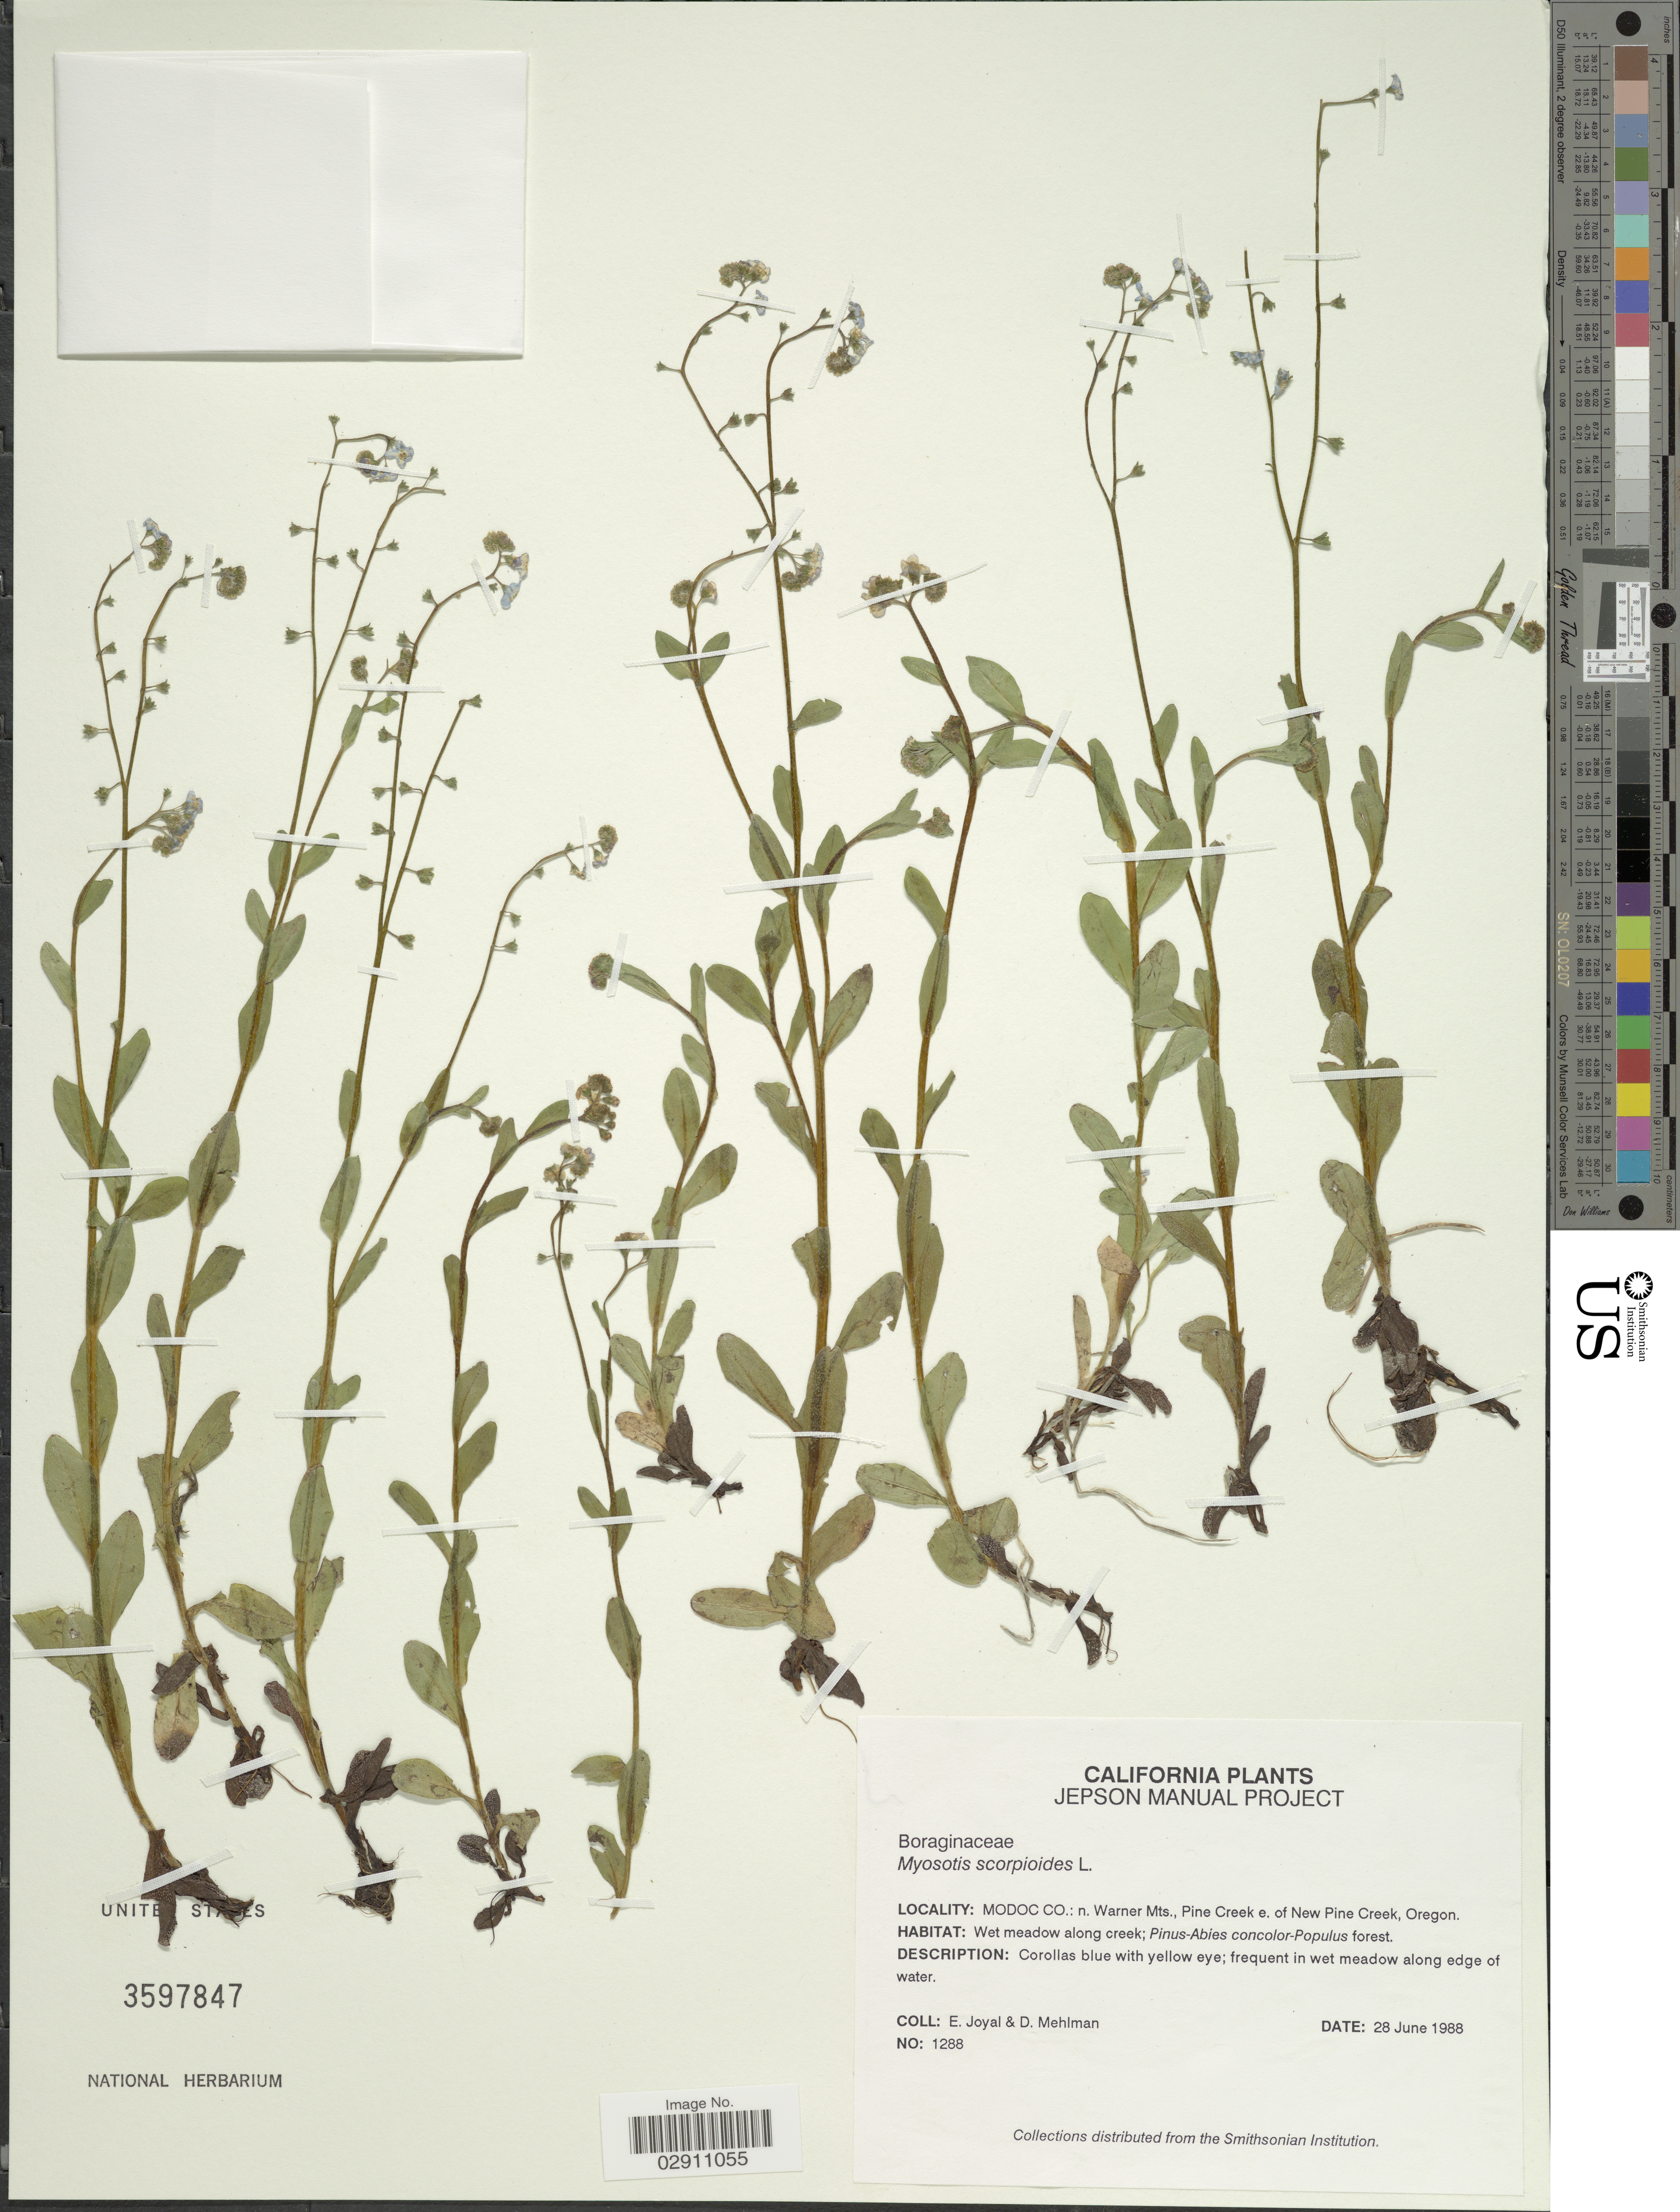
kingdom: Plantae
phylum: Tracheophyta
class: Magnoliopsida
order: Boraginales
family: Boraginaceae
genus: Myosotis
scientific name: Myosotis scorpioides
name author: L.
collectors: E. Joyal & D. Mehlman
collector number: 1288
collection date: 1988-06-28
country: United States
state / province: California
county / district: Modoc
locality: Modoc Co., n. Warner Mts., Pine Creek e. of New Pine Creek, Oregon.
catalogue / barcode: US 3597847